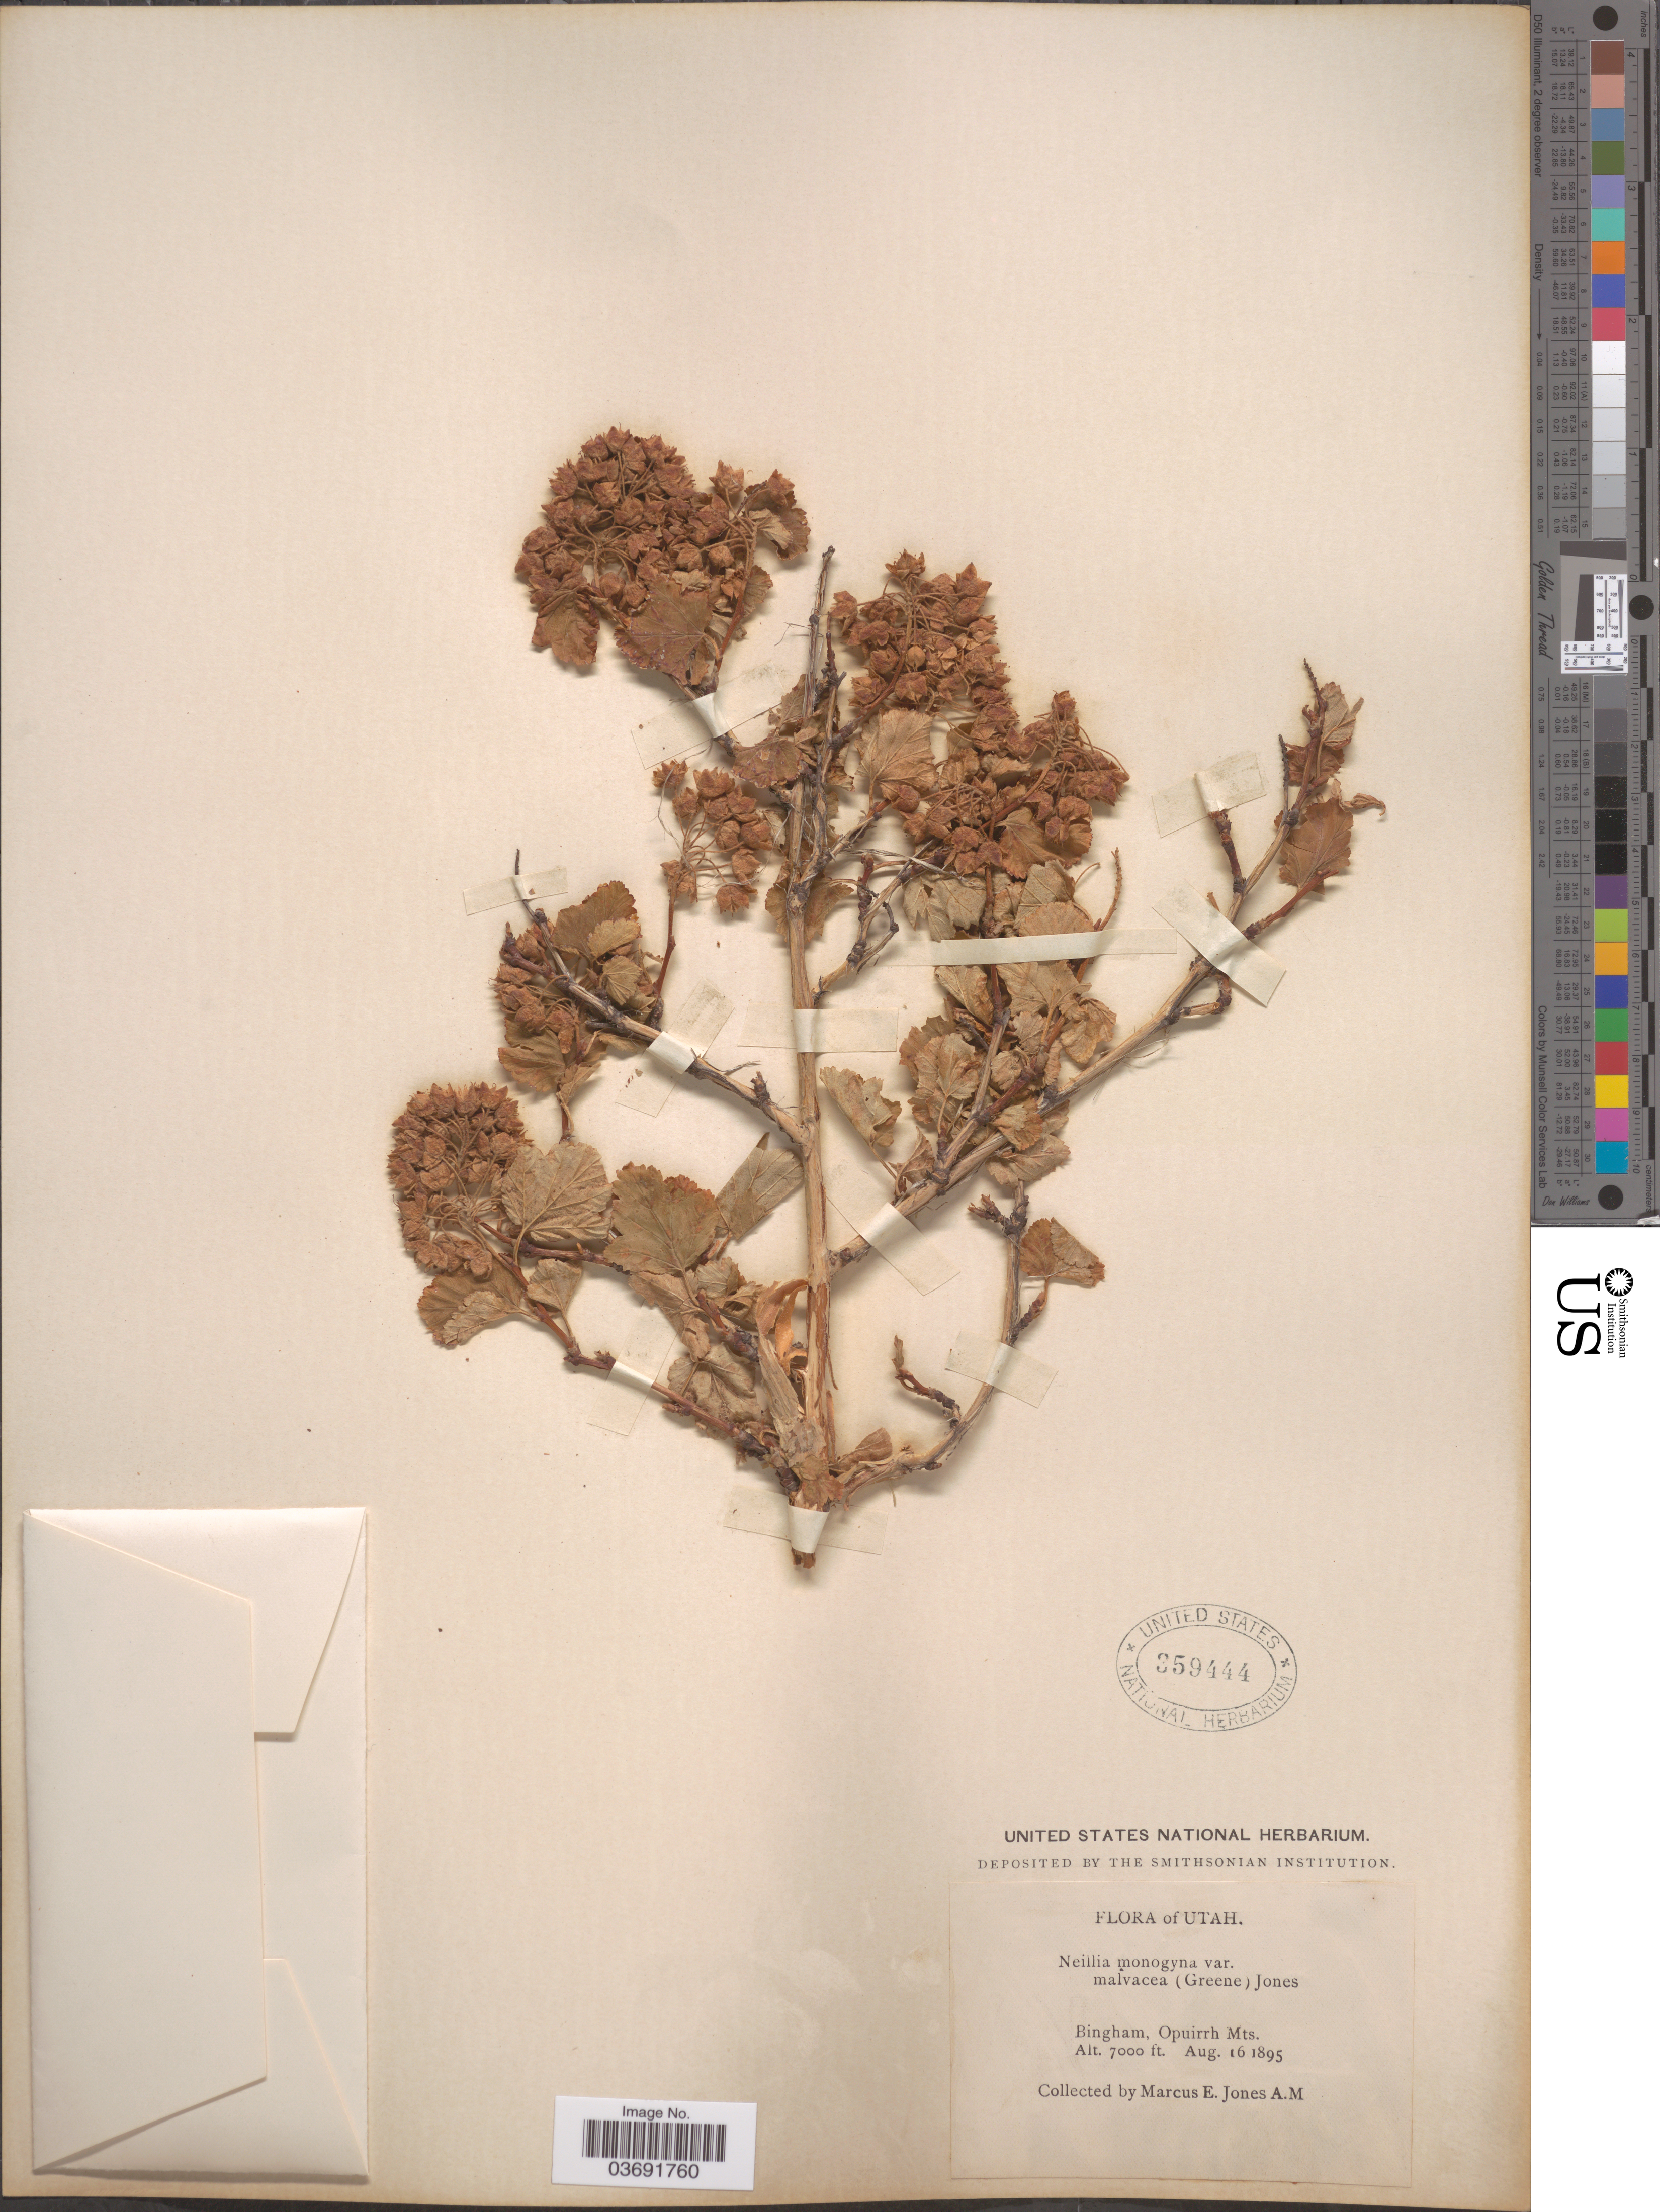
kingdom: Plantae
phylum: Tracheophyta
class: Magnoliopsida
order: Rosales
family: Rosaceae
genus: Physocarpus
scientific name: Physocarpus malvaceus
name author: (Greene) Kuntze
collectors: M. E. Jones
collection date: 1895-08-16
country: United States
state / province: Utah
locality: Bingham, Opuirrh Mts.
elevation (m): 2134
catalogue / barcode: US 359444